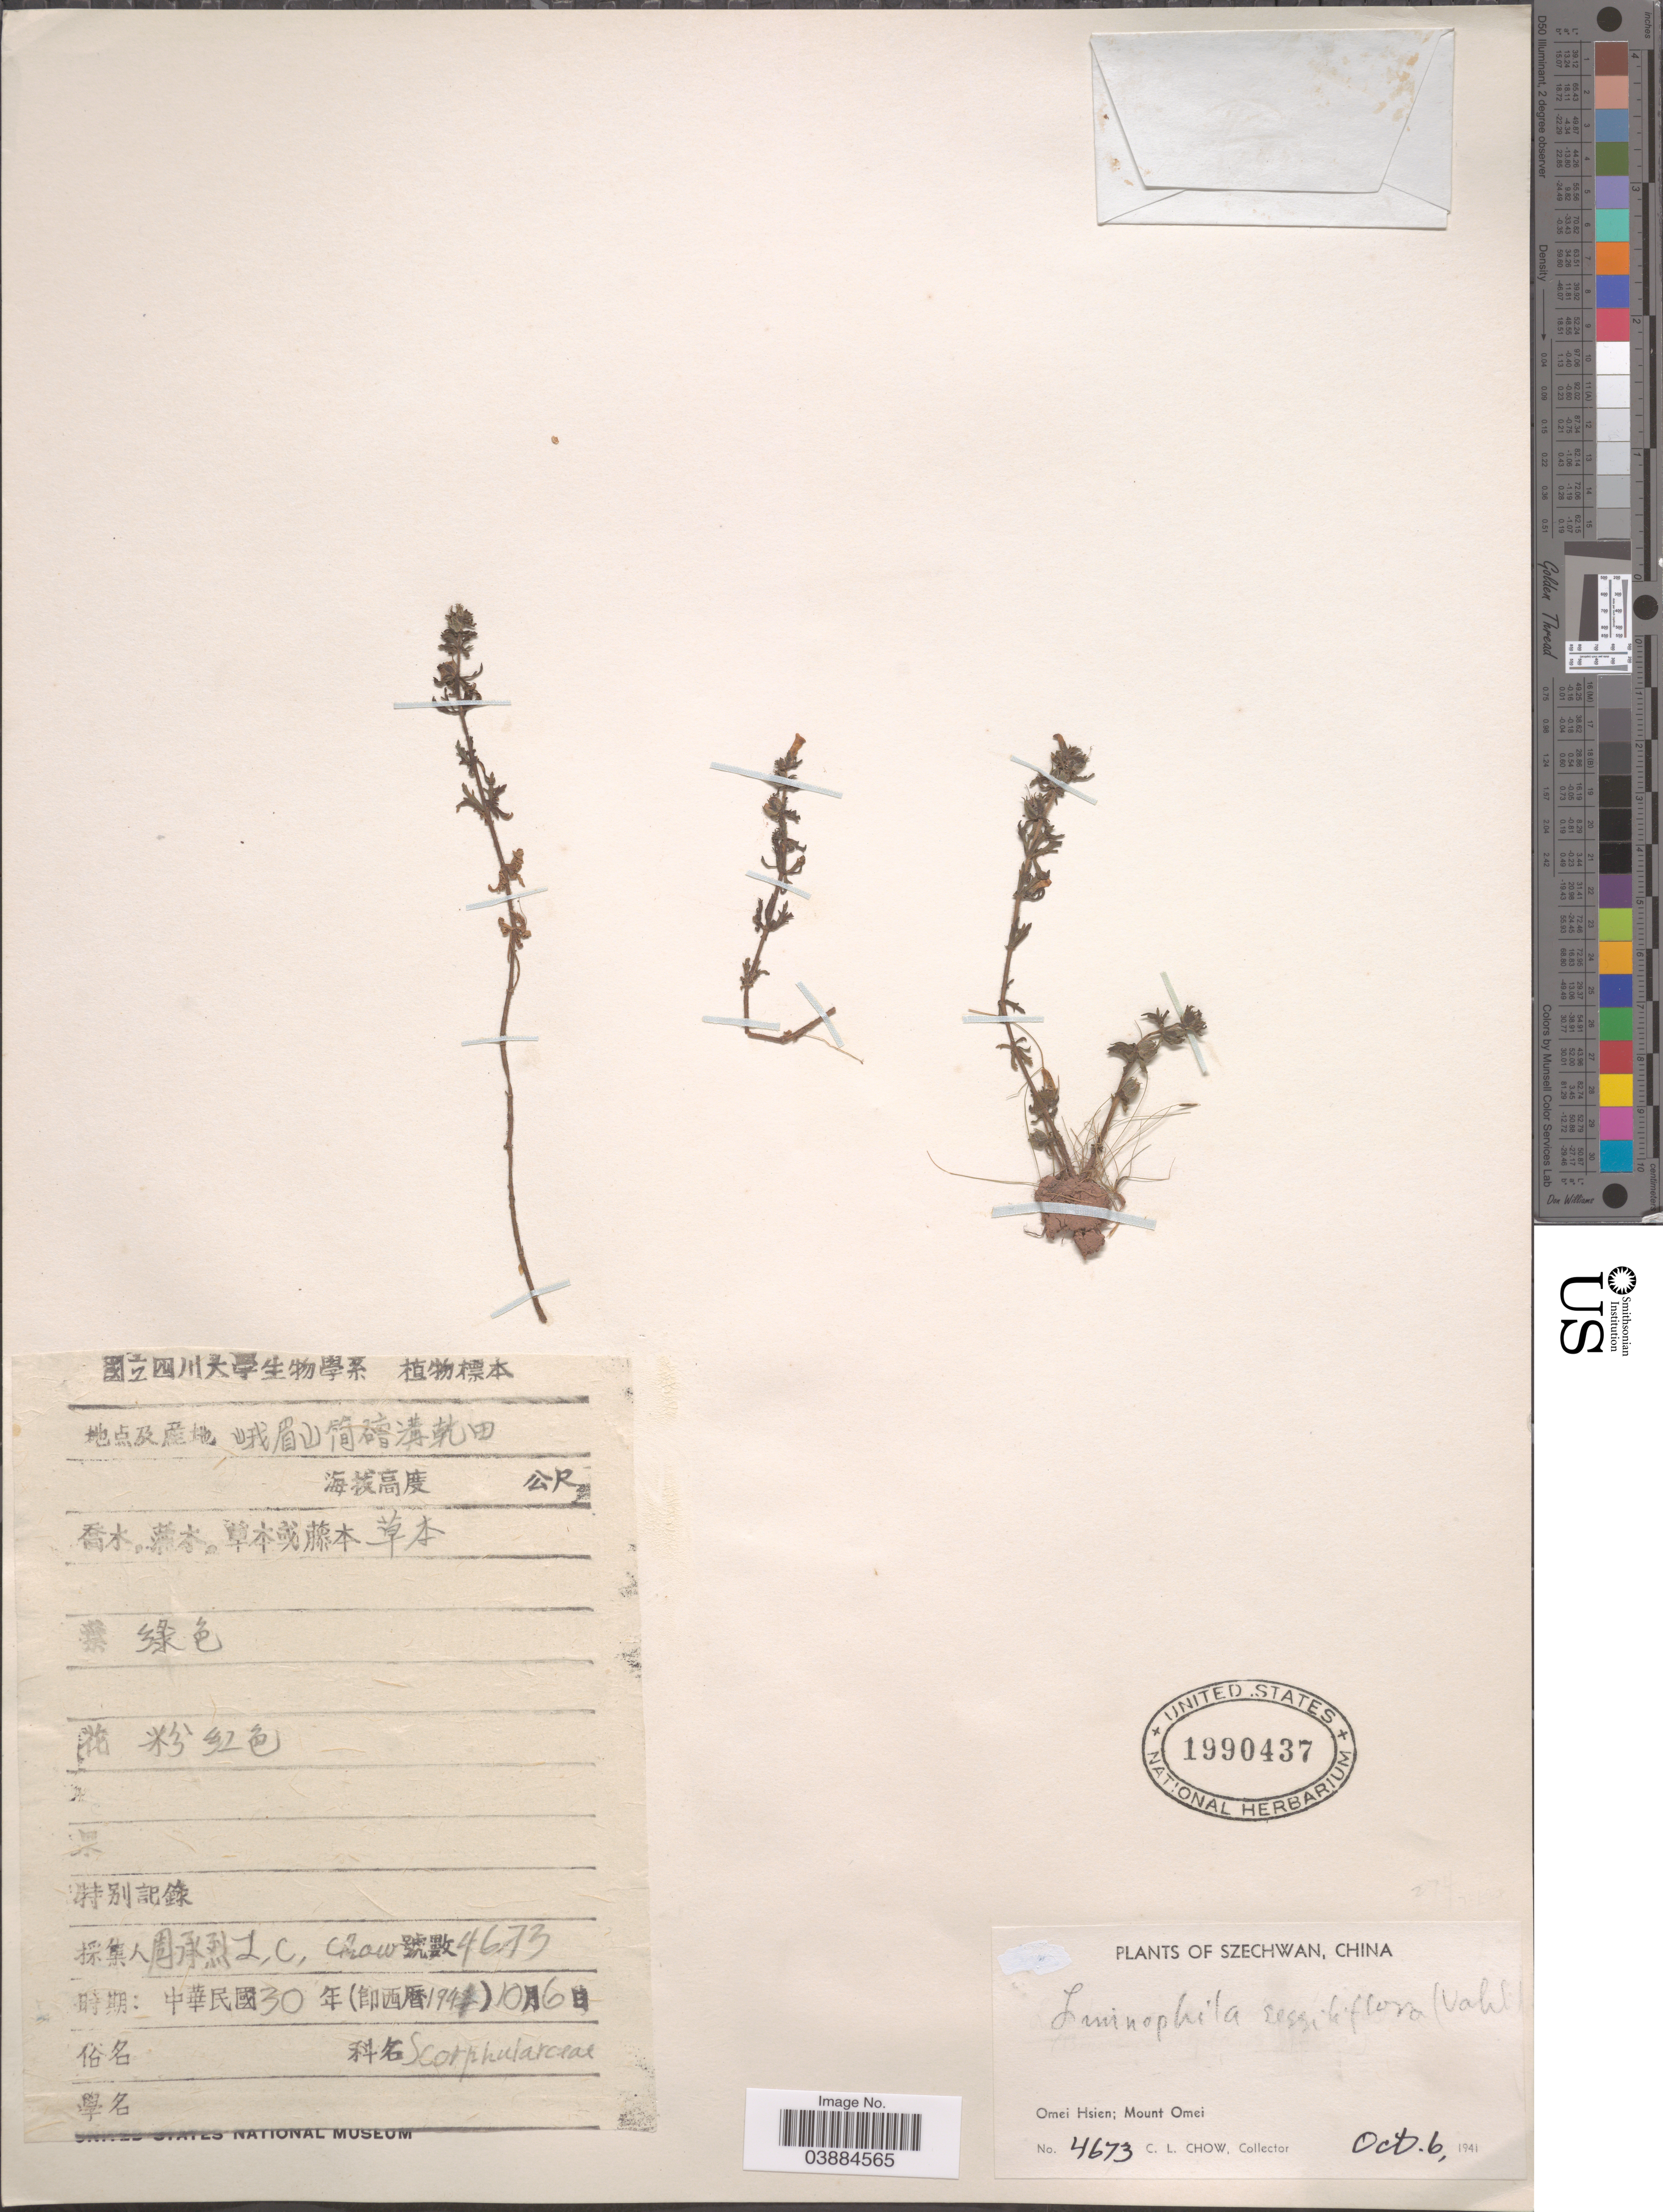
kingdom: Plantae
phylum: Tracheophyta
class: Magnoliopsida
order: Lamiales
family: Plantaginaceae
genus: Limnophila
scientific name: Limnophila sessiliflora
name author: (Vahl) Blume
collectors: C. Chow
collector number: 4673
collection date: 1941-10-06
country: China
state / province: Sichuan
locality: Szechwan. Omei Hsien; Mount Omei.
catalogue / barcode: US 1990437